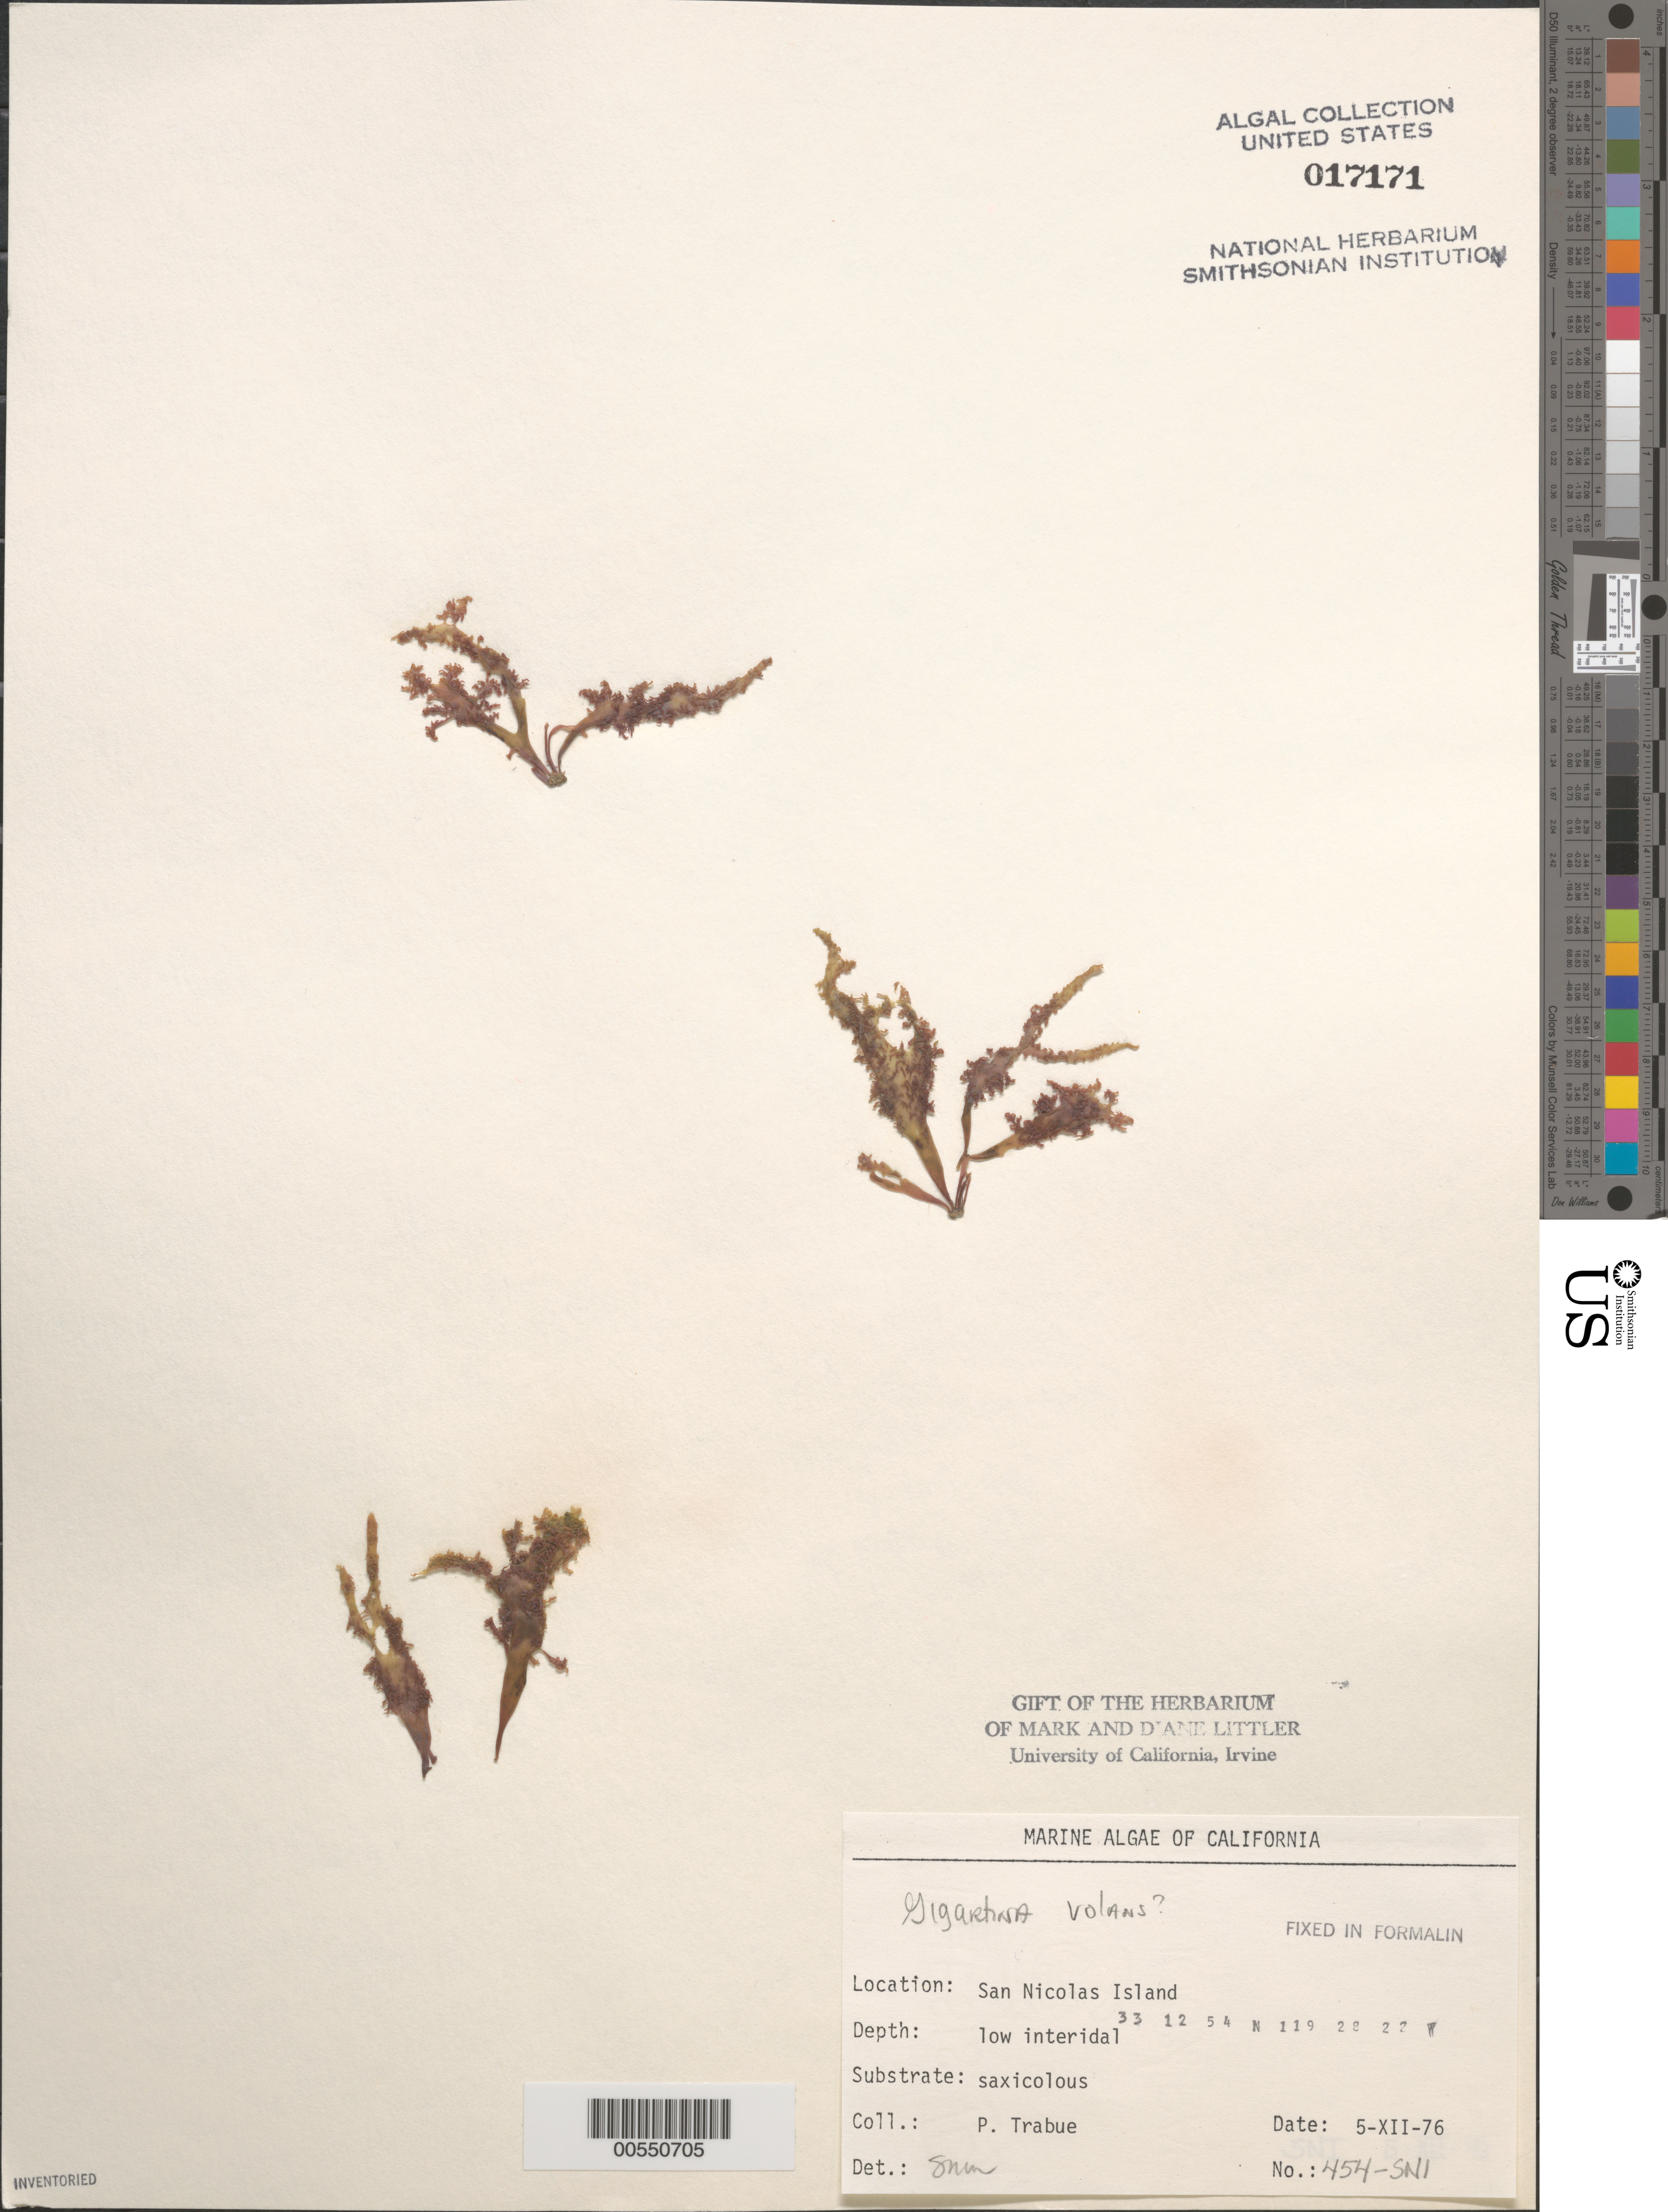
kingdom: Plantae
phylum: Rhodophyta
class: Florideophyceae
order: Gigartinales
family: Gigartinaceae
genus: Mazzaella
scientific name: Mazzaella volans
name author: (C. Agardh) Fredericq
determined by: Algae name updating Project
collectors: P. J. Trabue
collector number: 454-sni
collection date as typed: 05 Dec 1976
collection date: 1976-12-05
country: United States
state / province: California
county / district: Ventura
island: San Nicolas Island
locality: Dutch Harbor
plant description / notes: BLM-SOCALBIGHT Rocky Intertidal Survey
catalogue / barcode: US 17171